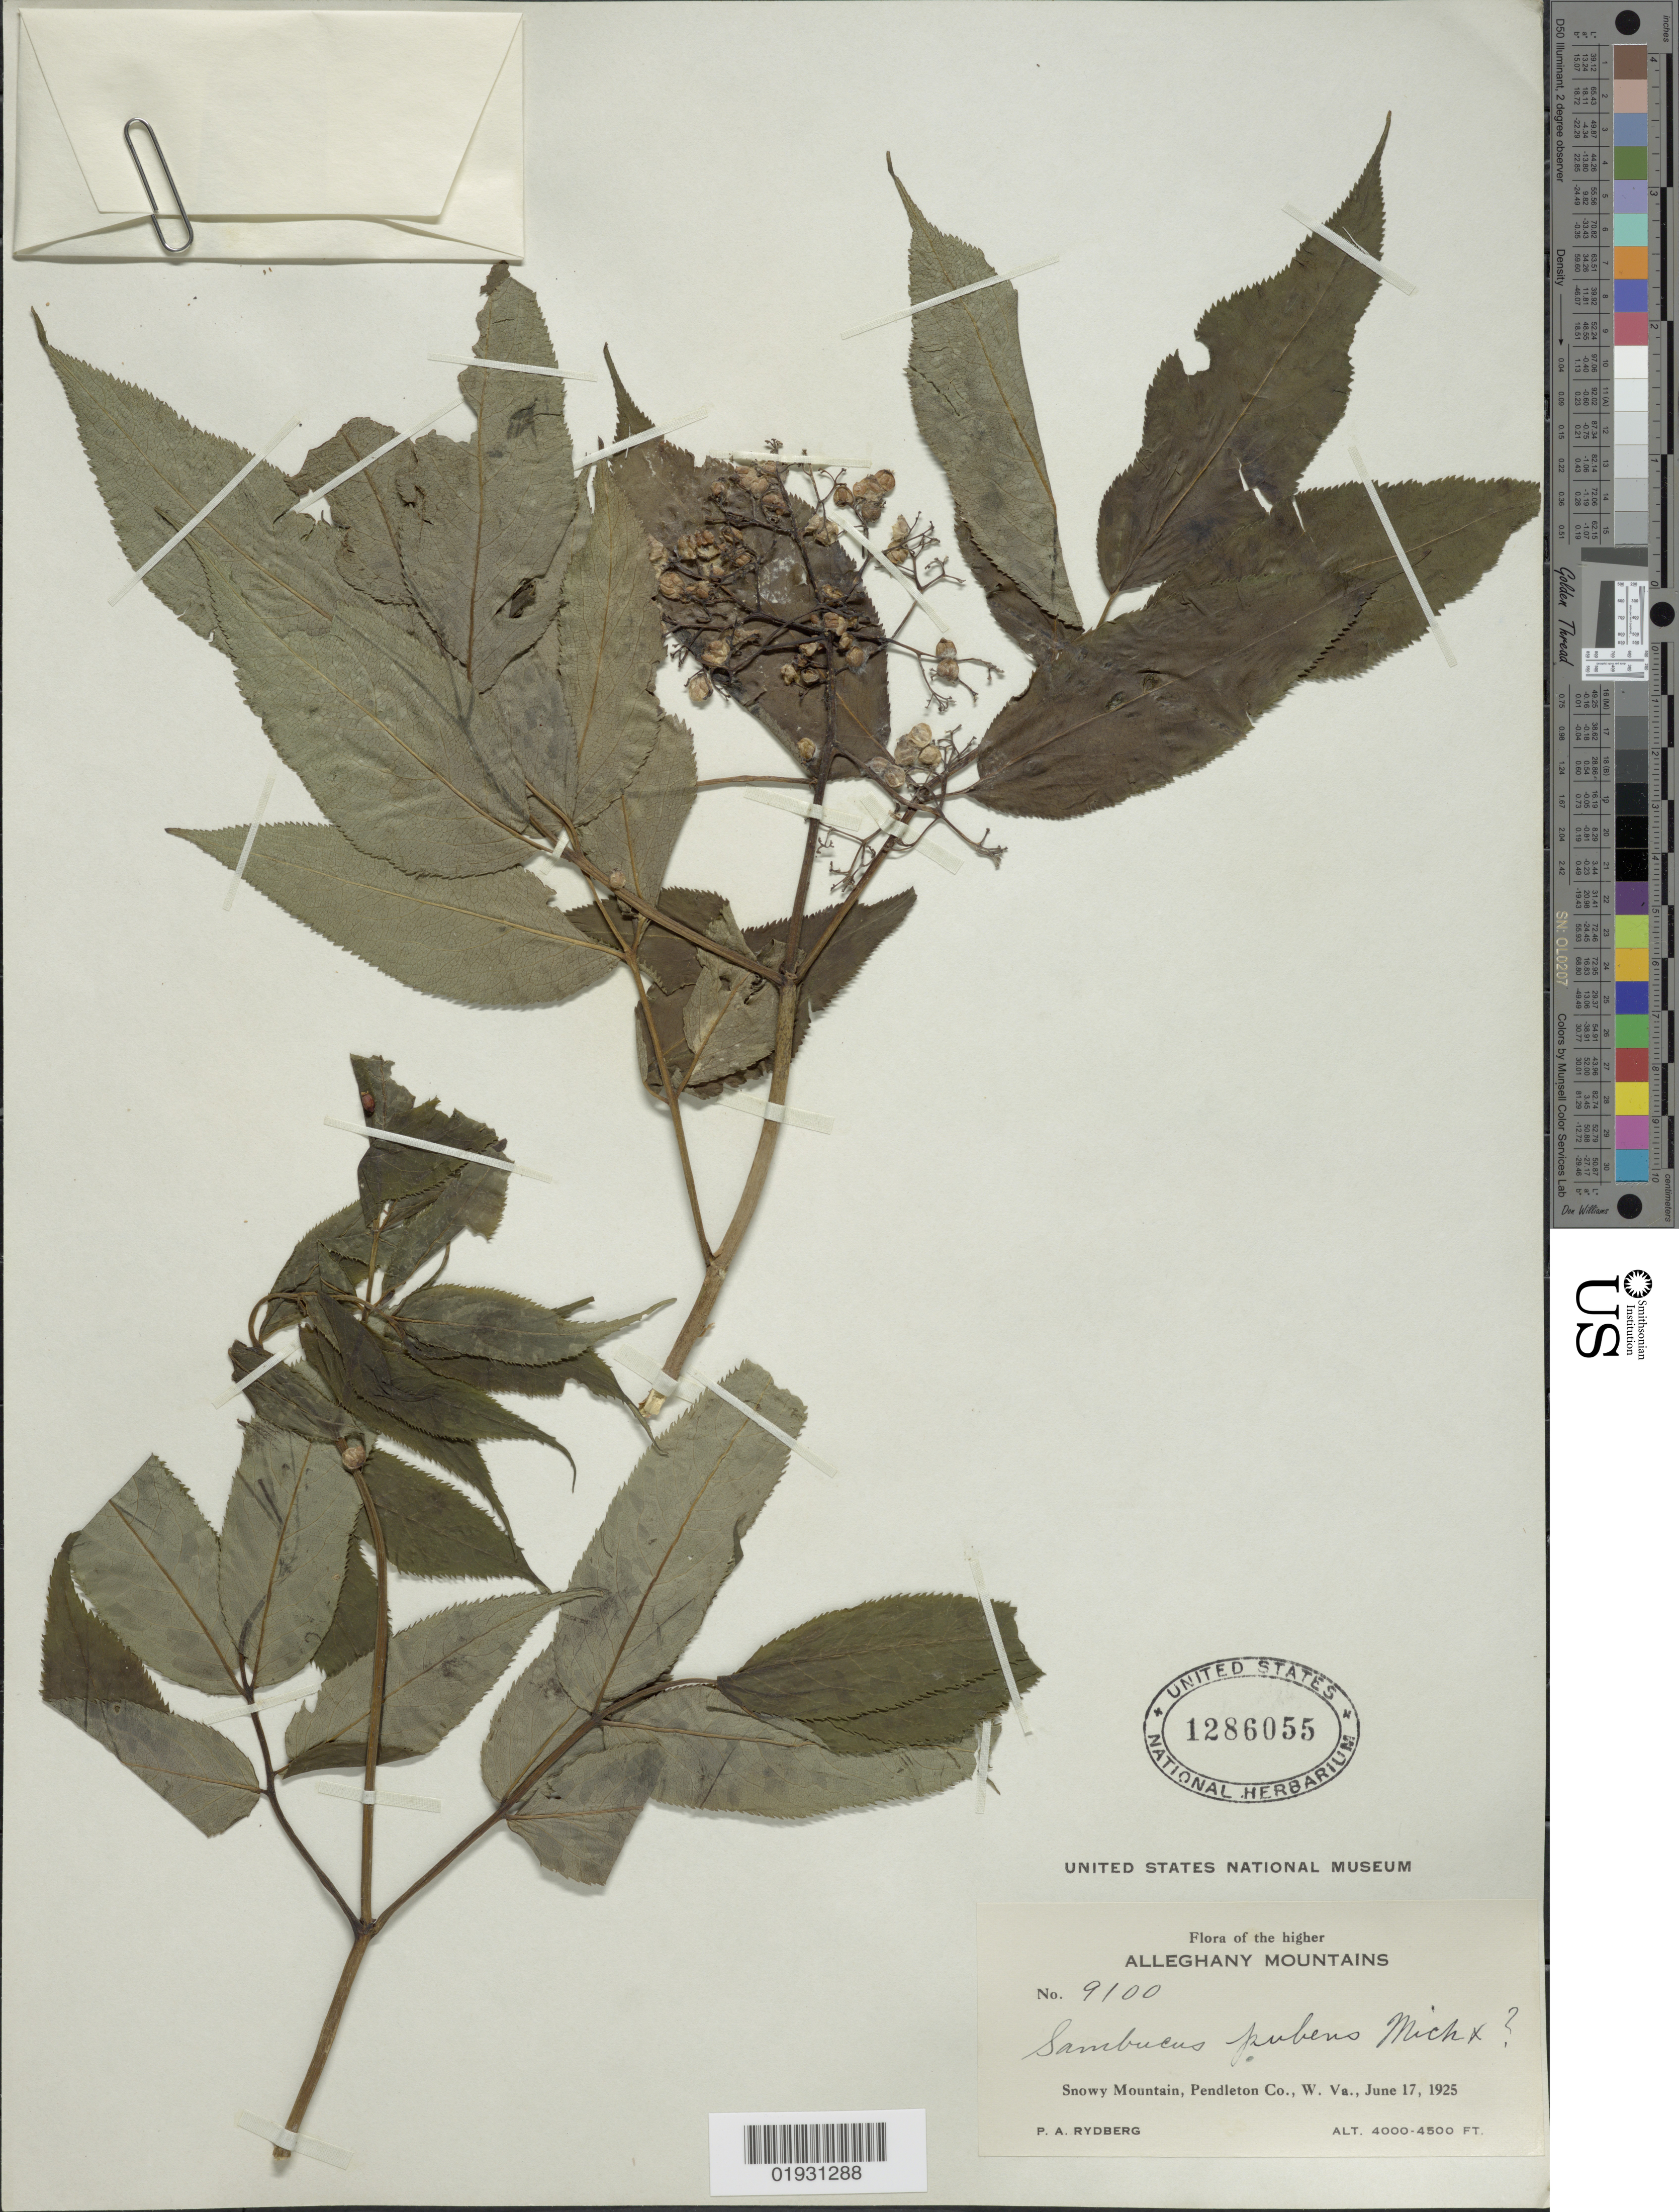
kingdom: Plantae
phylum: Tracheophyta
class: Magnoliopsida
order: Dipsacales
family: Viburnaceae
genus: Sambucus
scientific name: Sambucus racemosa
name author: L.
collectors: P. A. Rydberg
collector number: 9100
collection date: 1925-06-17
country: United States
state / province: West Virginia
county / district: Pendleton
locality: Alleghany Mountains, Snowy Mountain, Pendleton Co., W. Va.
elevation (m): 1219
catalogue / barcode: US 1286055